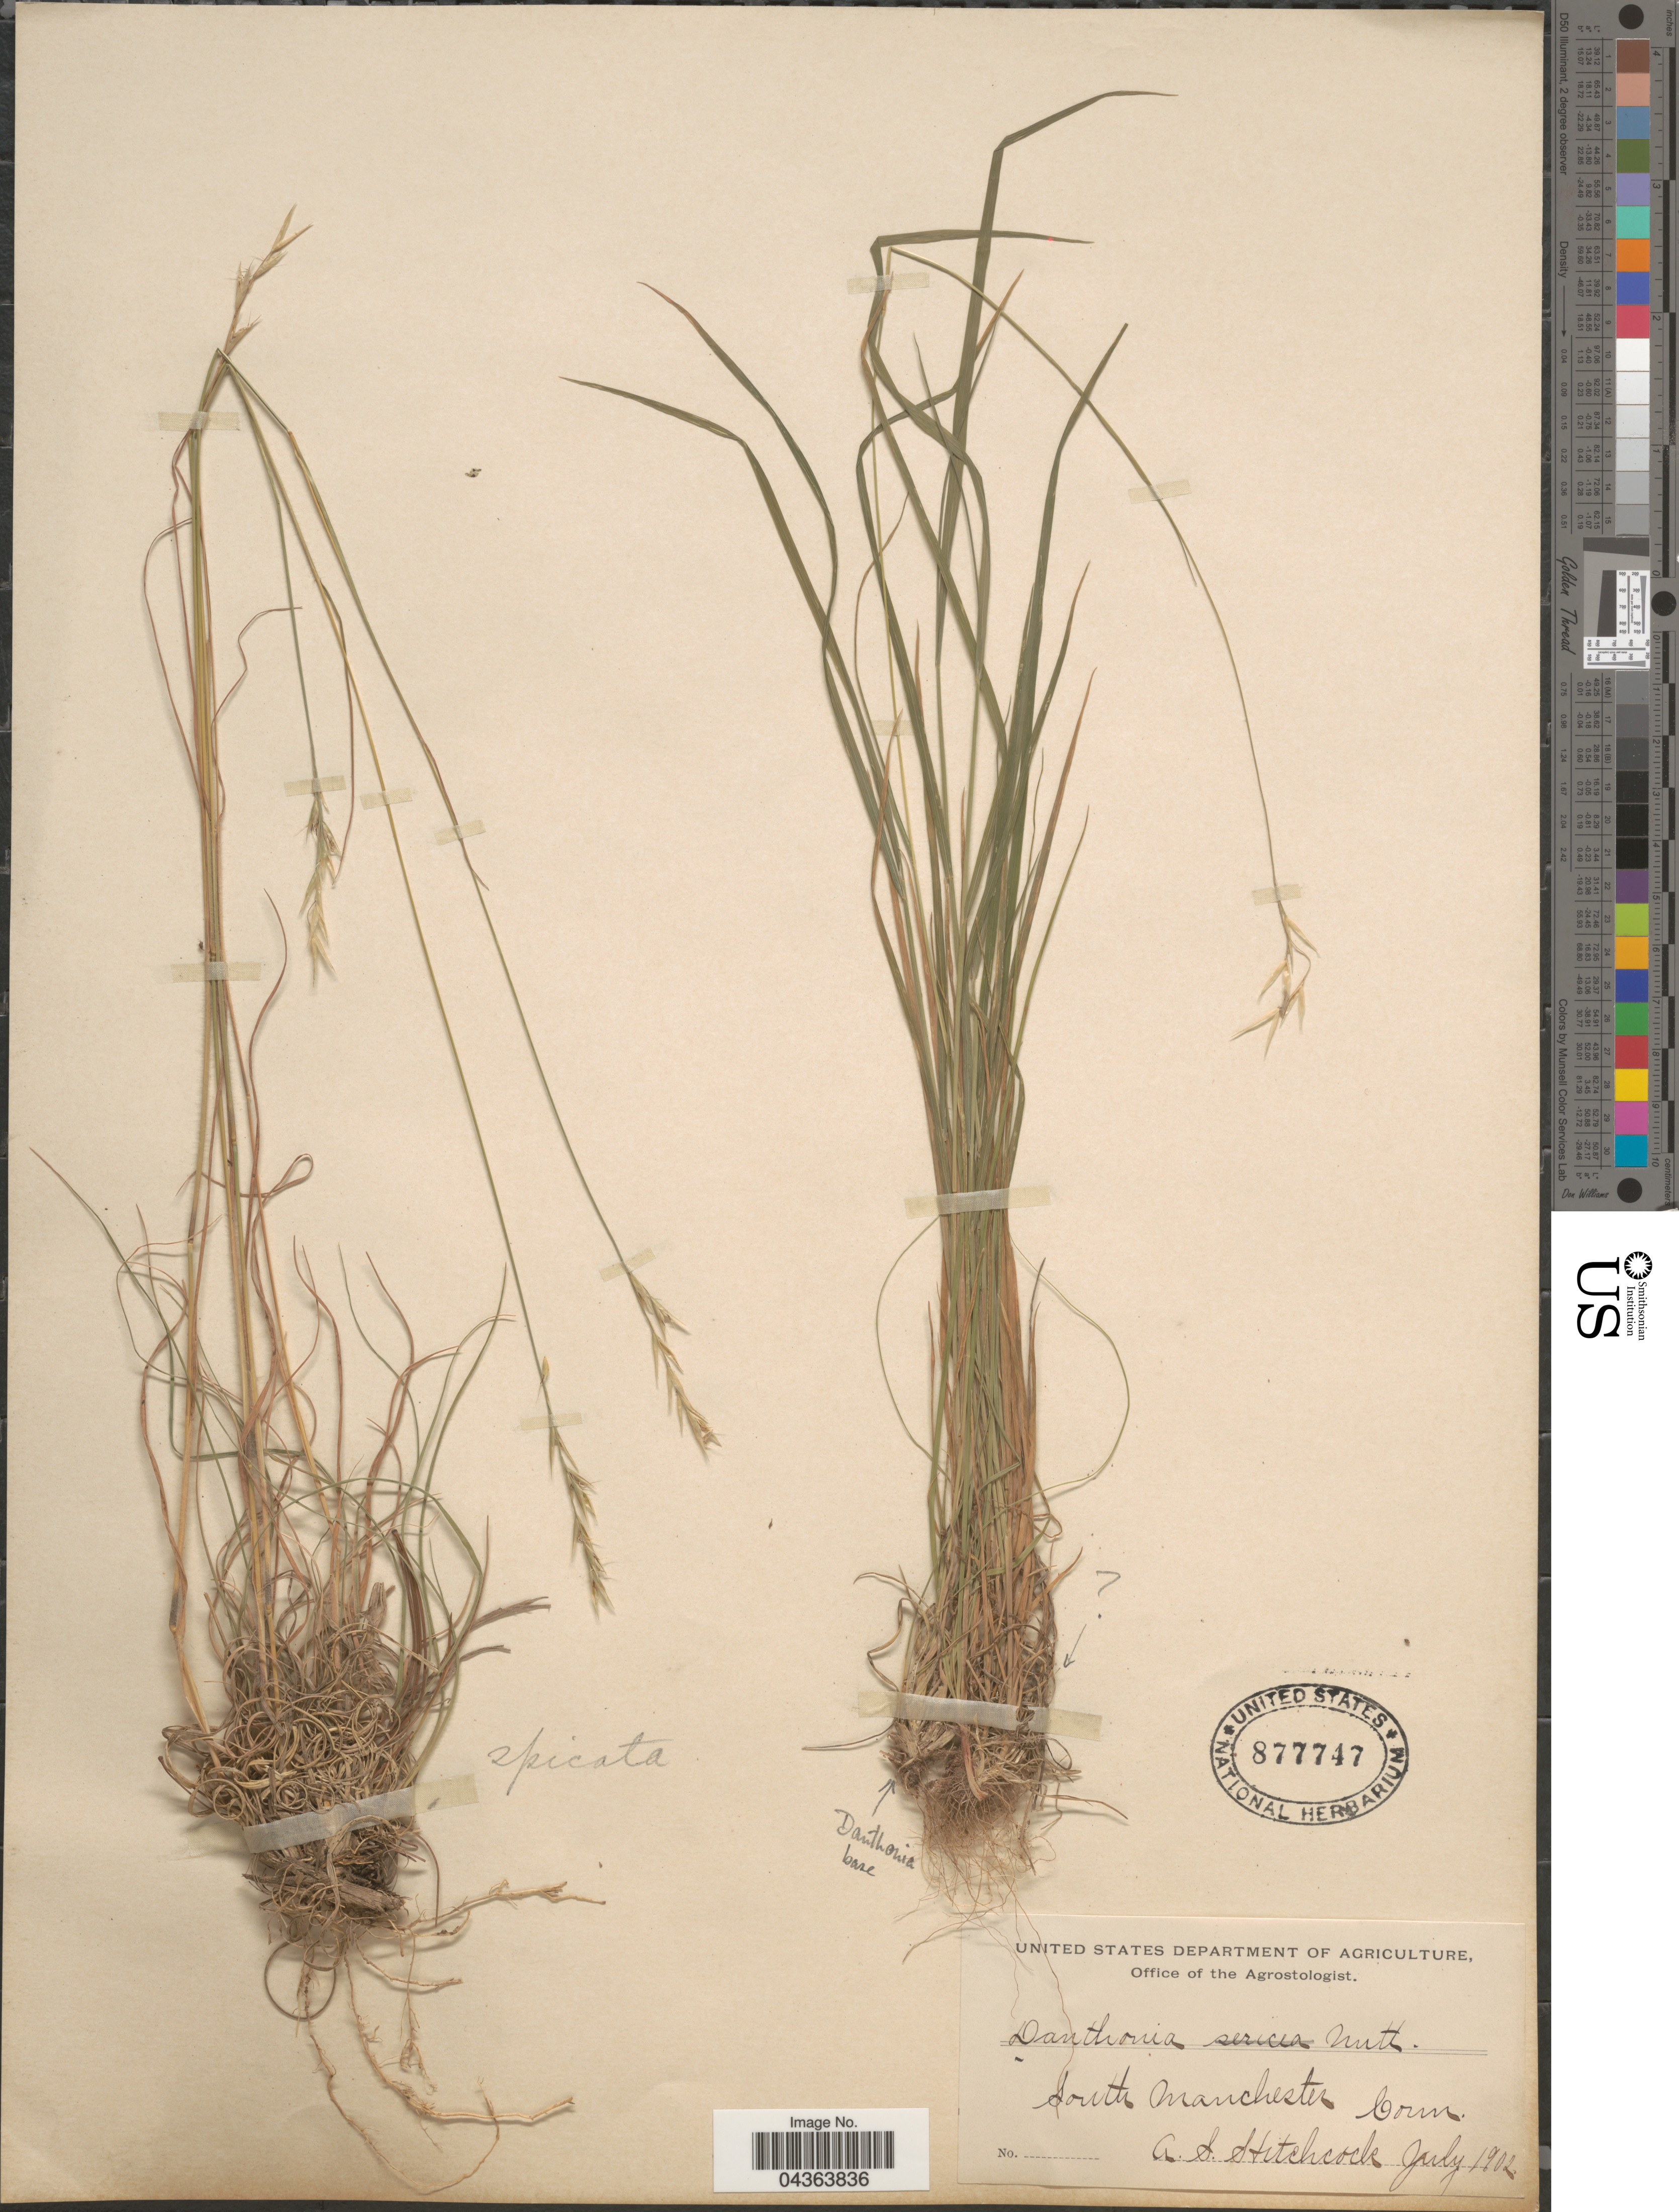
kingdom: Plantae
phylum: Tracheophyta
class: Liliopsida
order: Poales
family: Poaceae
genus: Danthonia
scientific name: Danthonia spicata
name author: (L.) P. Beauv. ex Roem. & Schult.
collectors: A. S. Hitchcock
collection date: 1902-07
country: United States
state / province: Connecticut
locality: South Manchester.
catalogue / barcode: US 877747